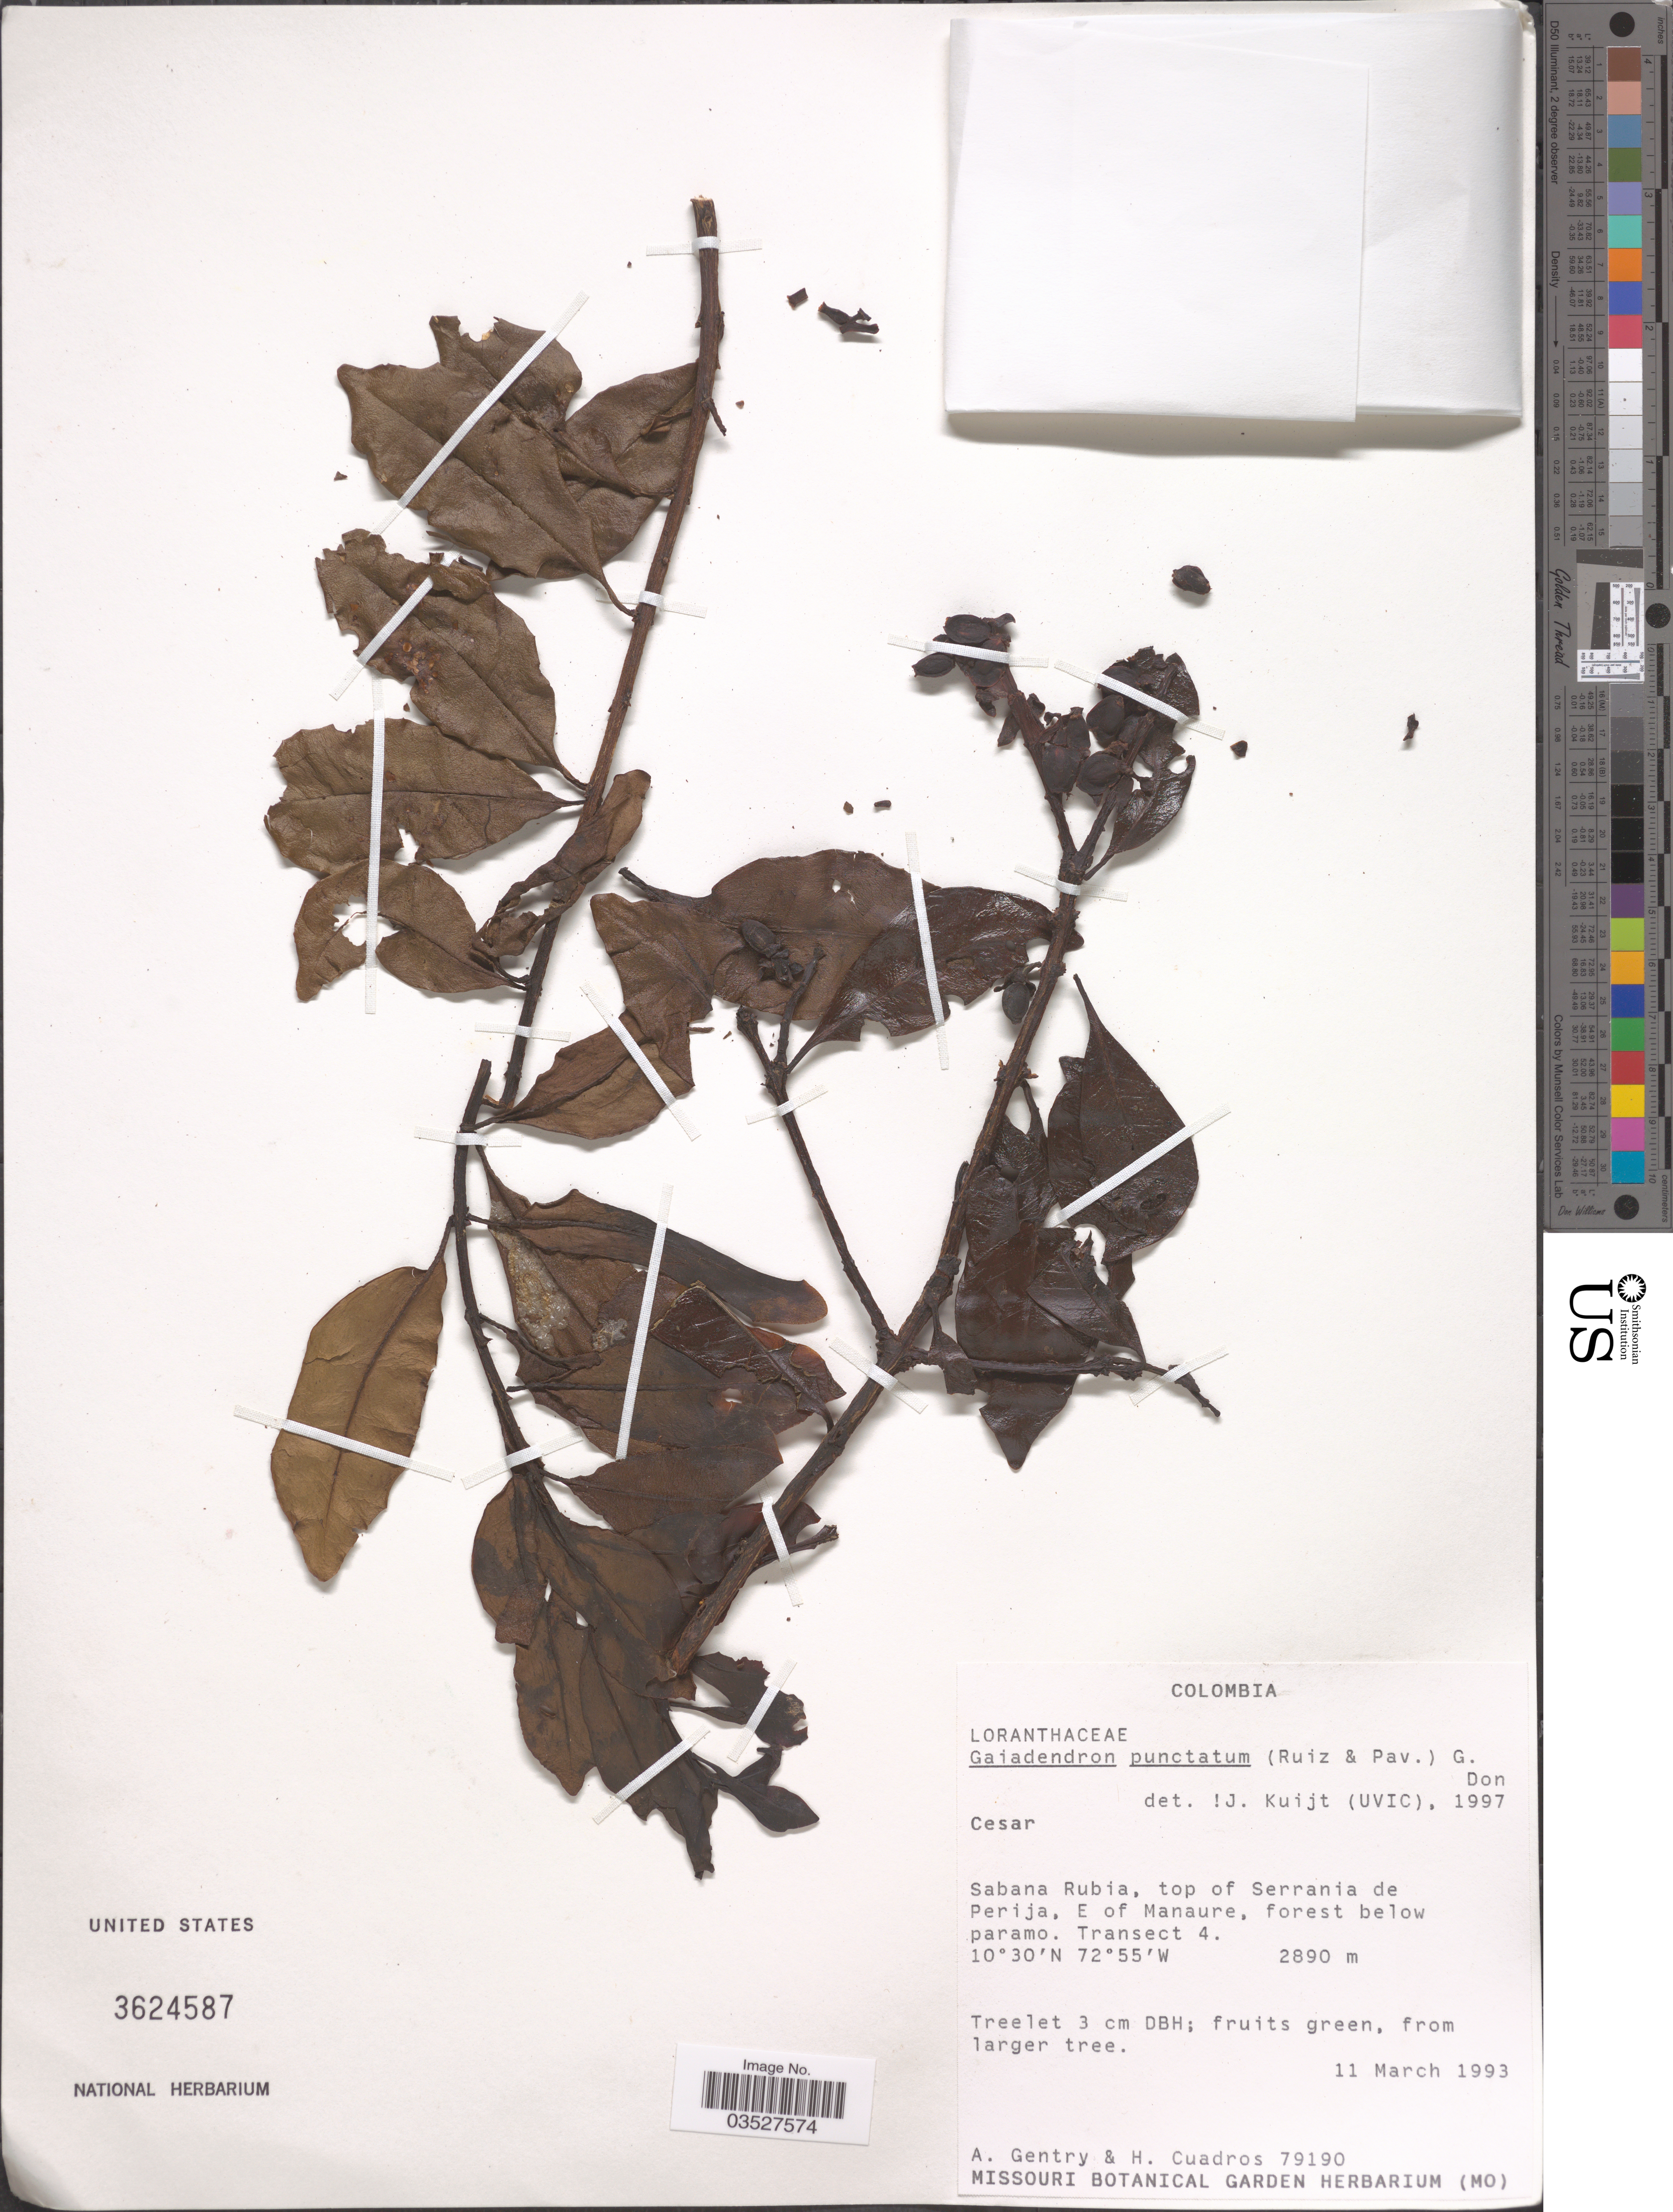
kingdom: Plantae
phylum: Tracheophyta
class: Magnoliopsida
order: Santalales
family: Loranthaceae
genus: Gaiadendron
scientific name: Gaiadendron punctatum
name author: (Ruiz & Pav.) G. Don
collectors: A. H. Gentry & H. Cuadros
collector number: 79190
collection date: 1993-03-11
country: Colombia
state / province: Cesar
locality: Sabana Rubia, top of Serrania de Perija, E of Manaure, forest below paramo. Transect 4.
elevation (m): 2890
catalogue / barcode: US 3624587